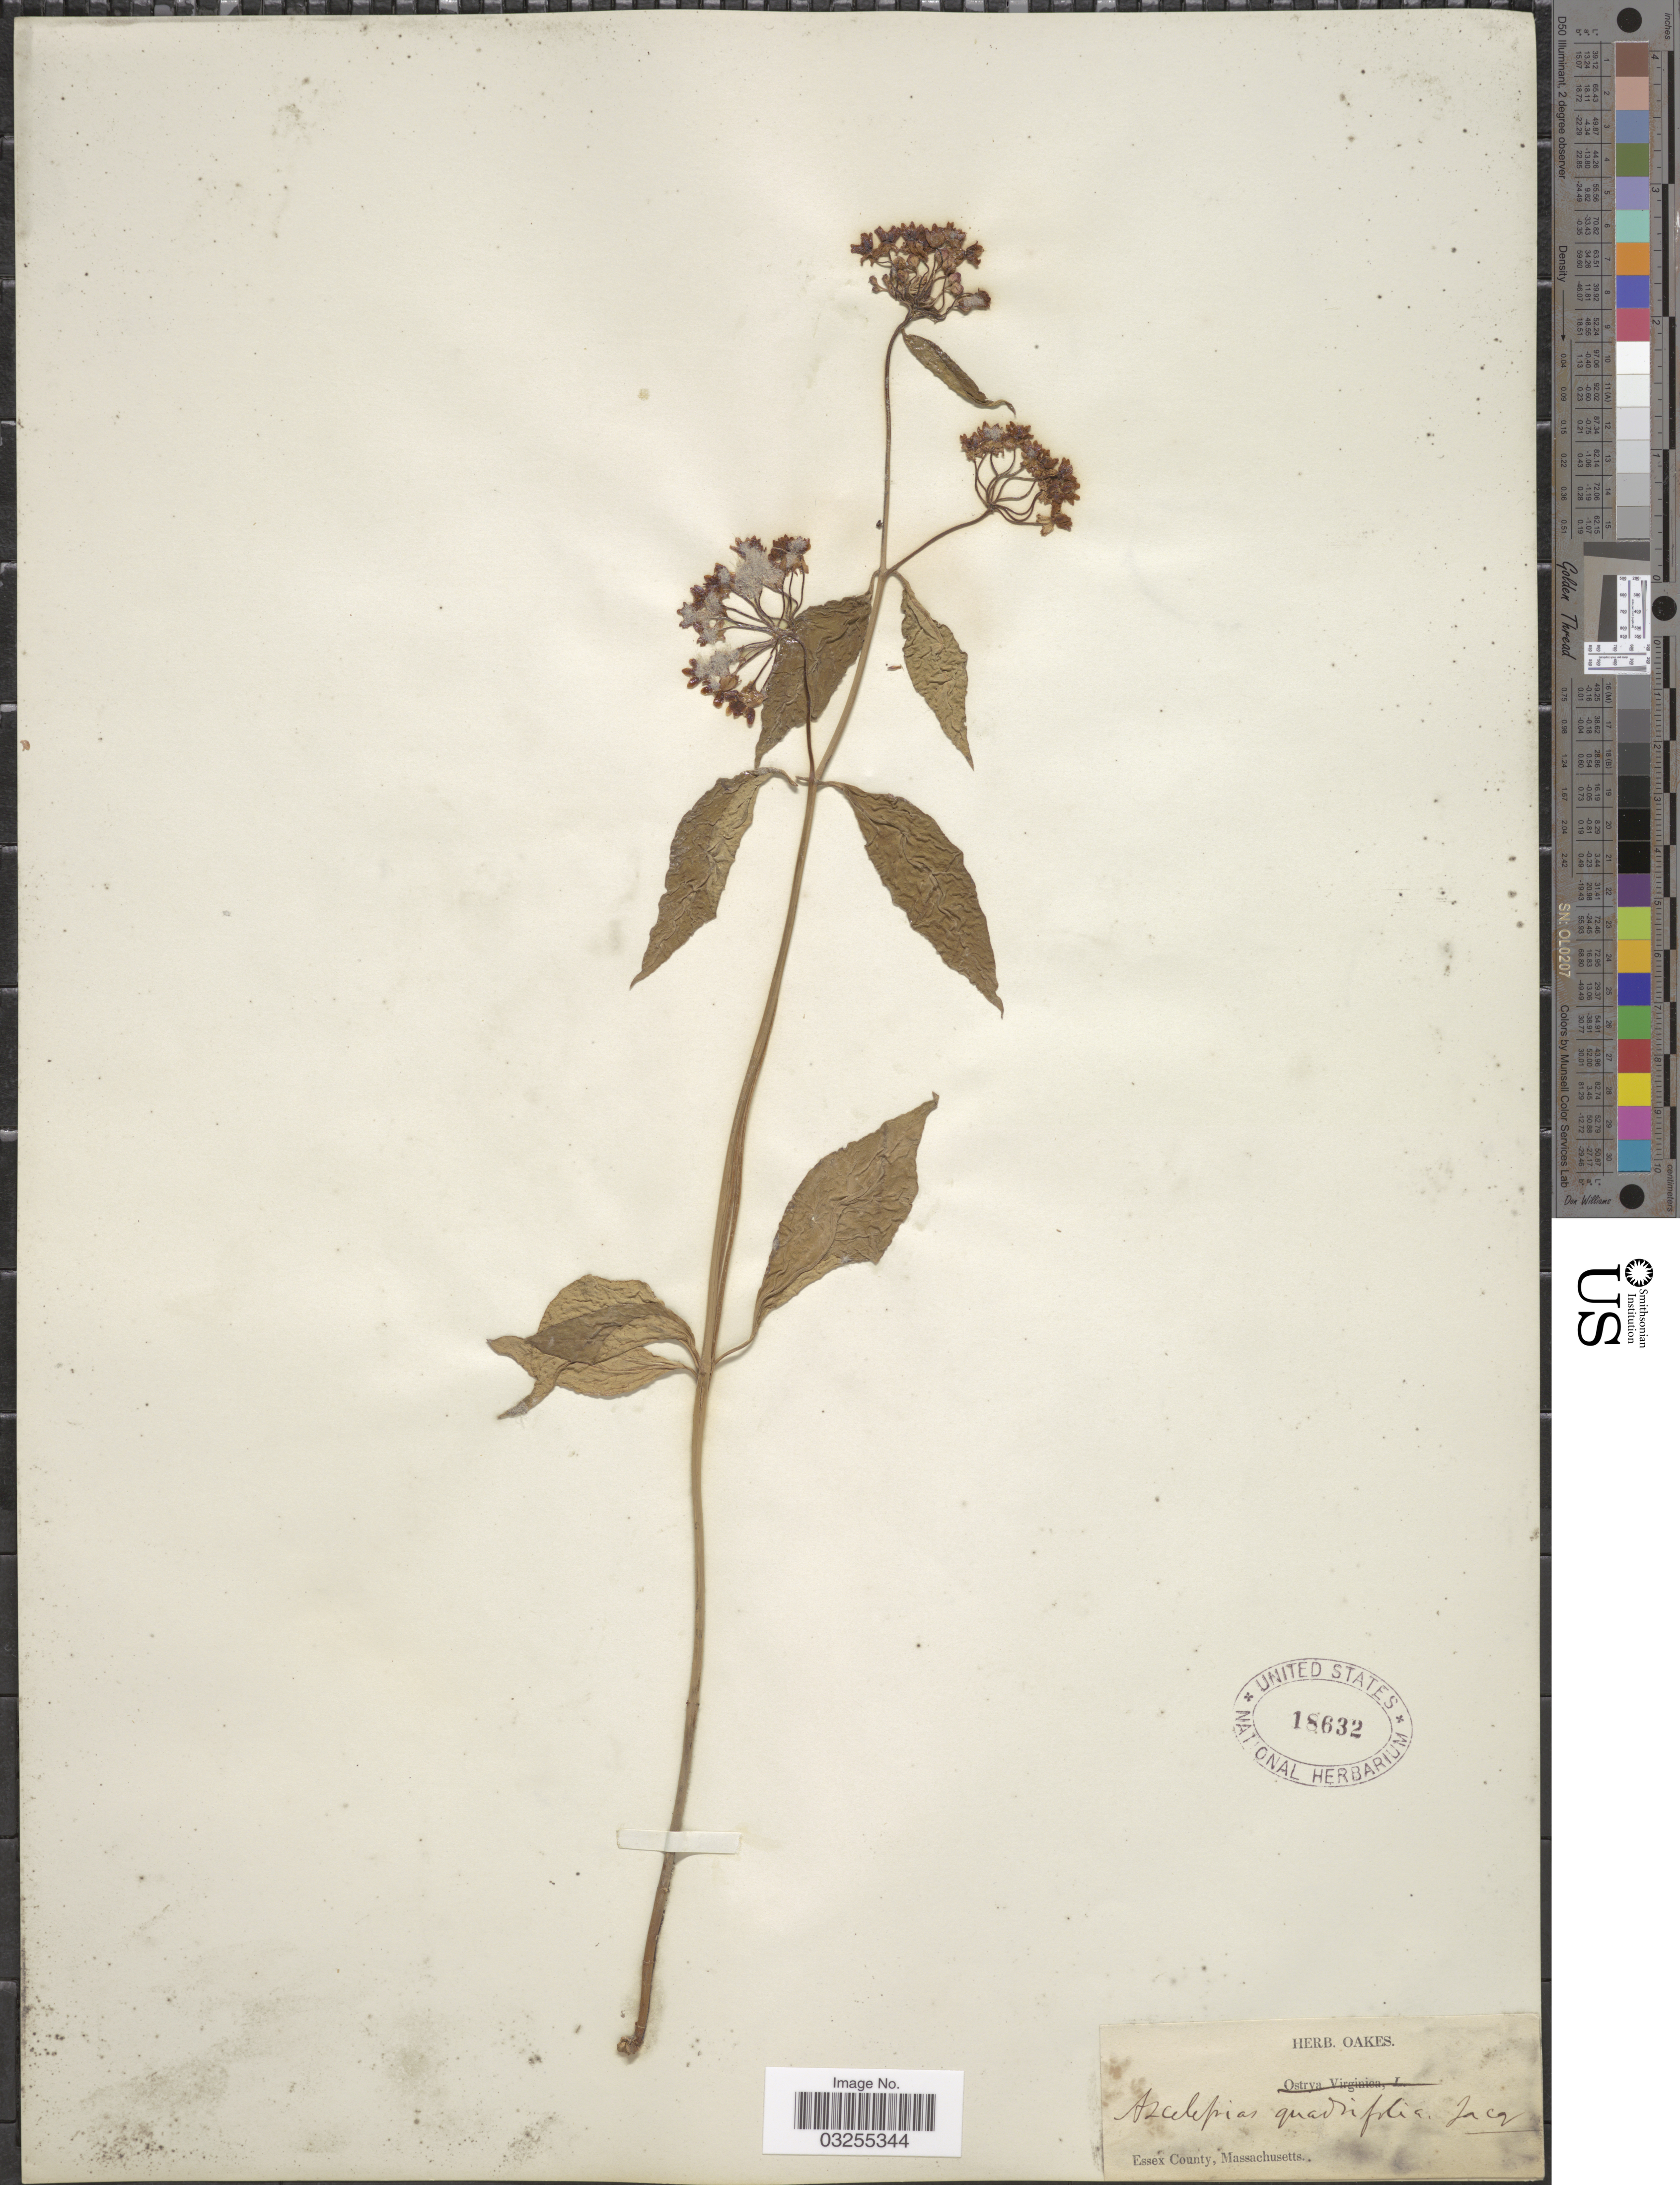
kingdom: Plantae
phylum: Tracheophyta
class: Magnoliopsida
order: Gentianales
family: Apocynaceae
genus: Asclepias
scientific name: Asclepias quadrifolia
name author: Jacq.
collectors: ex herb. Oakes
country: United States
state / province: Massachusetts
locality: Essex County.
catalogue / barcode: US 18632